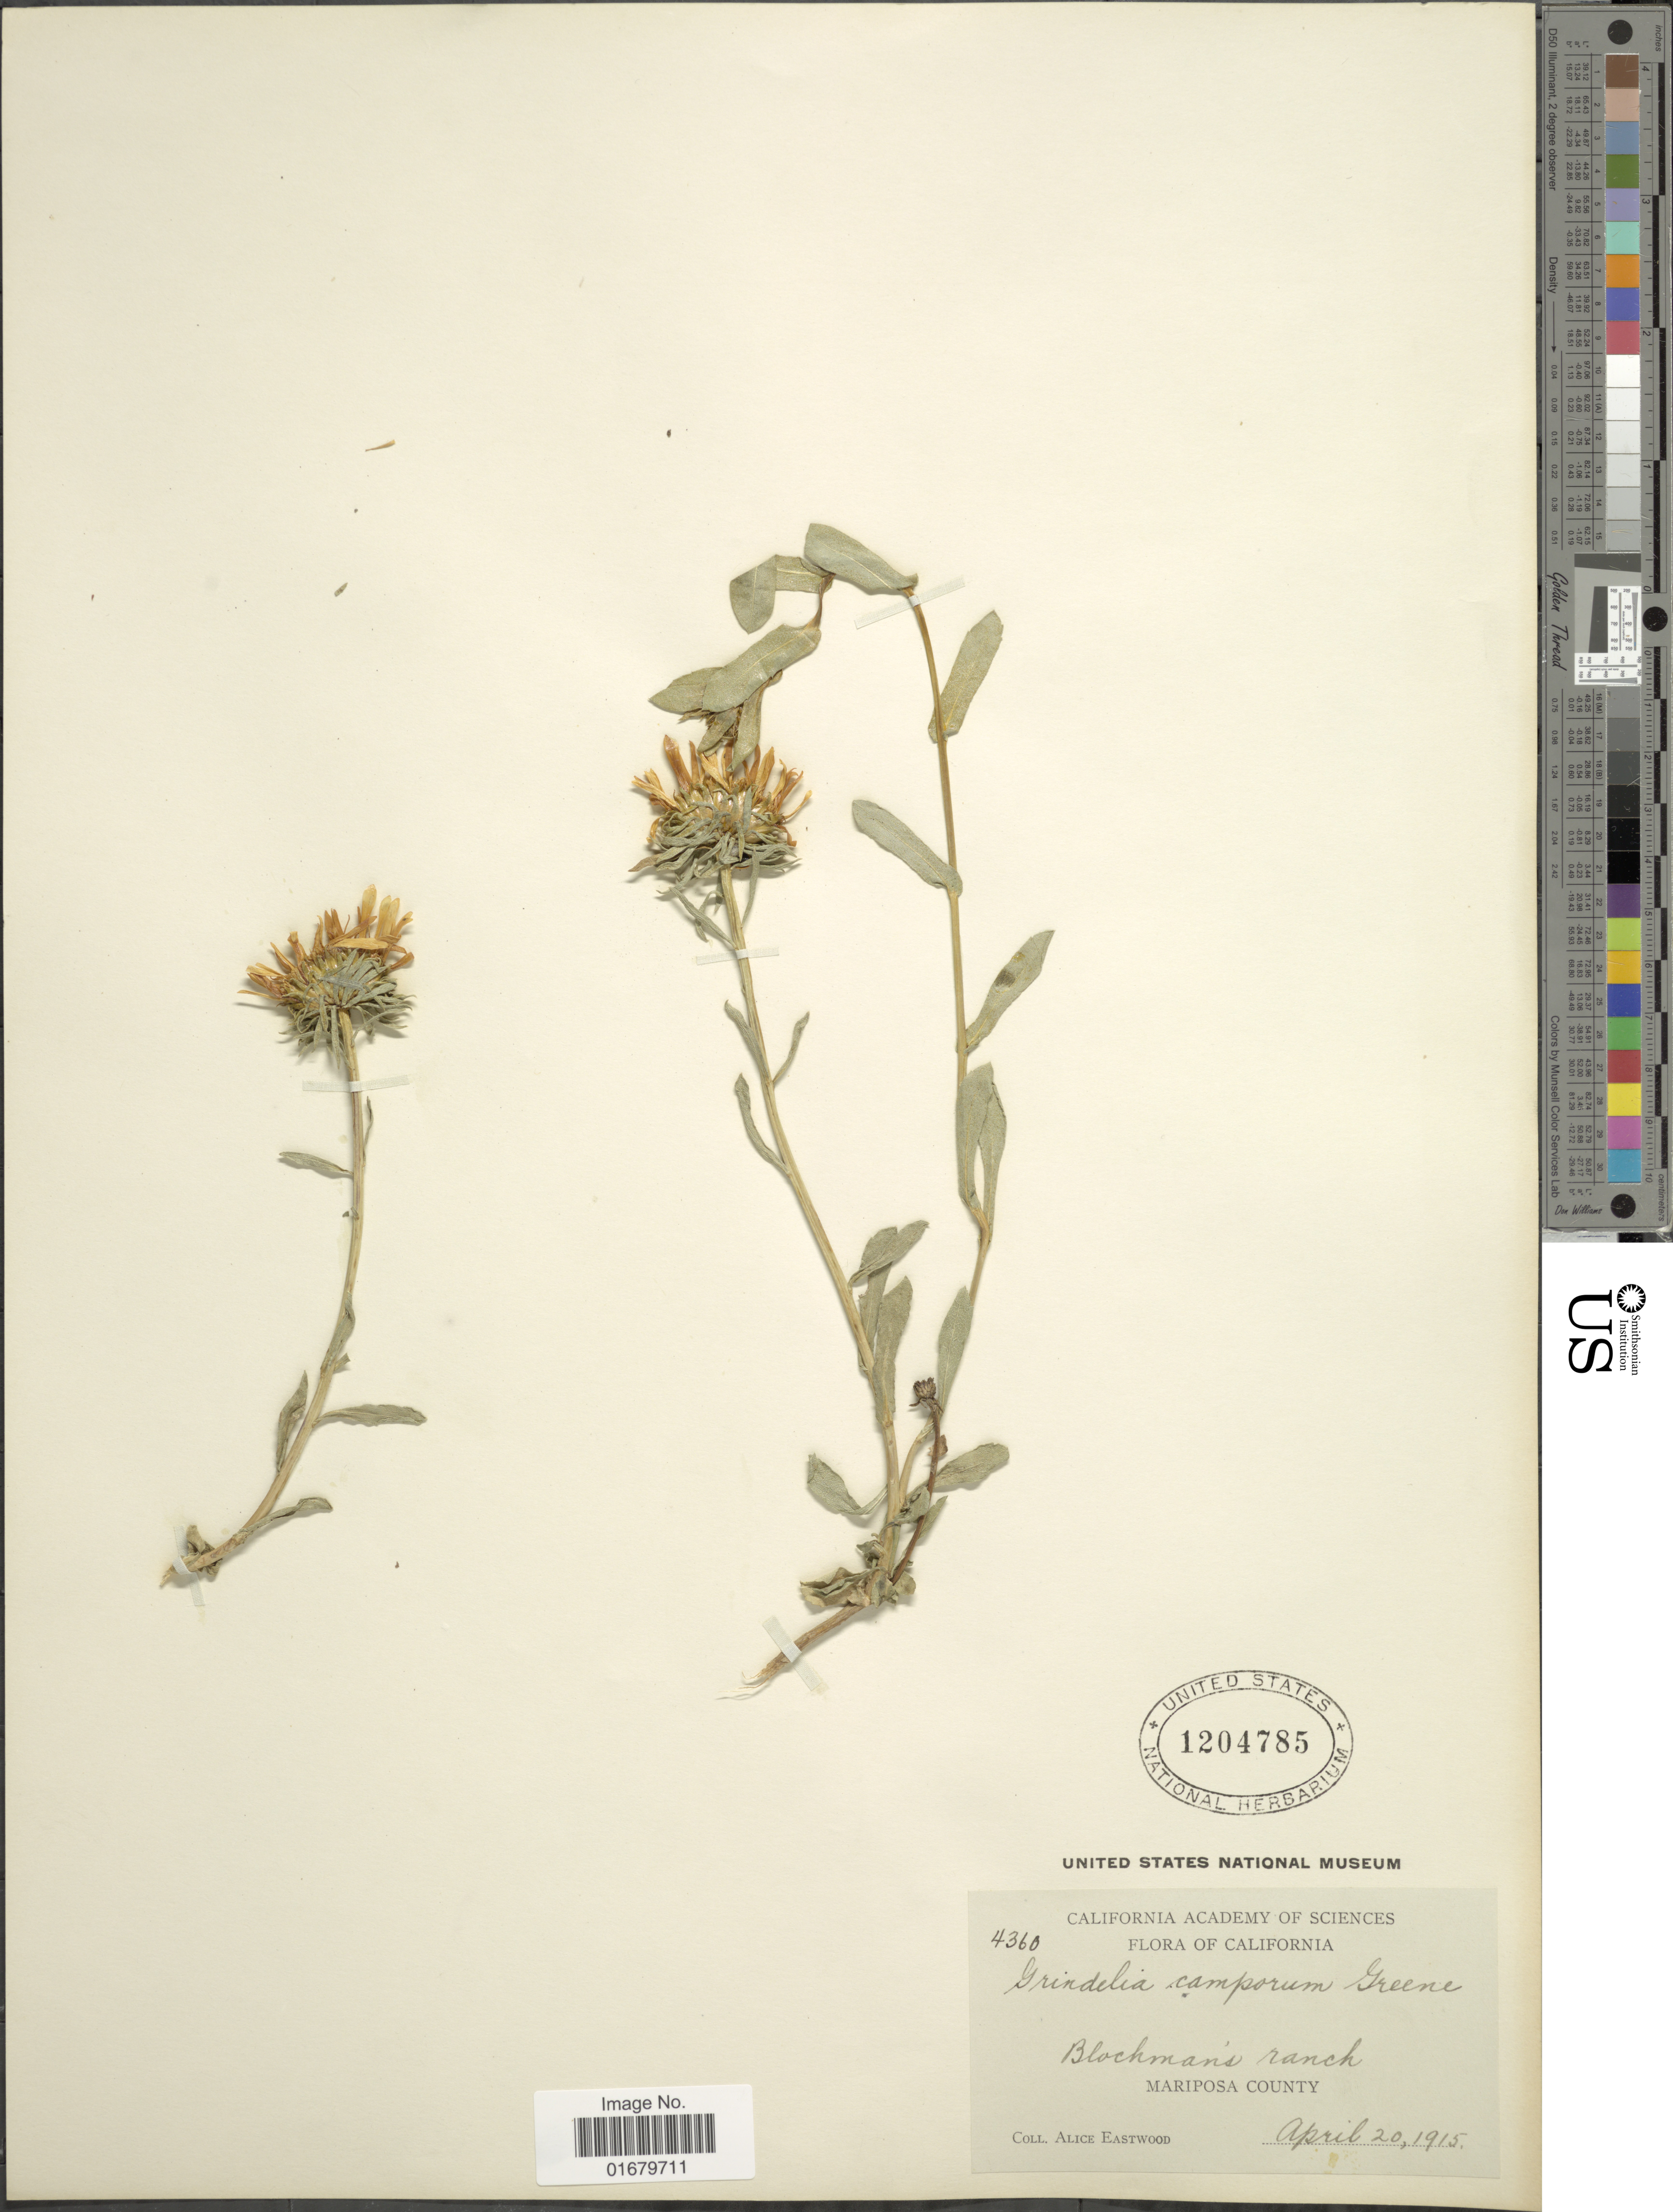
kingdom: Plantae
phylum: Tracheophyta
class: Magnoliopsida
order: Asterales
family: Asteraceae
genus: Grindelia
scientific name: Grindelia camporum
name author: Greene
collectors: A. Eastwood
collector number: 4360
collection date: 1915-04-20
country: United States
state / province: California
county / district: Mariposa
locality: Blackman's Ranch, Mariposa County.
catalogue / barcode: US 1204785